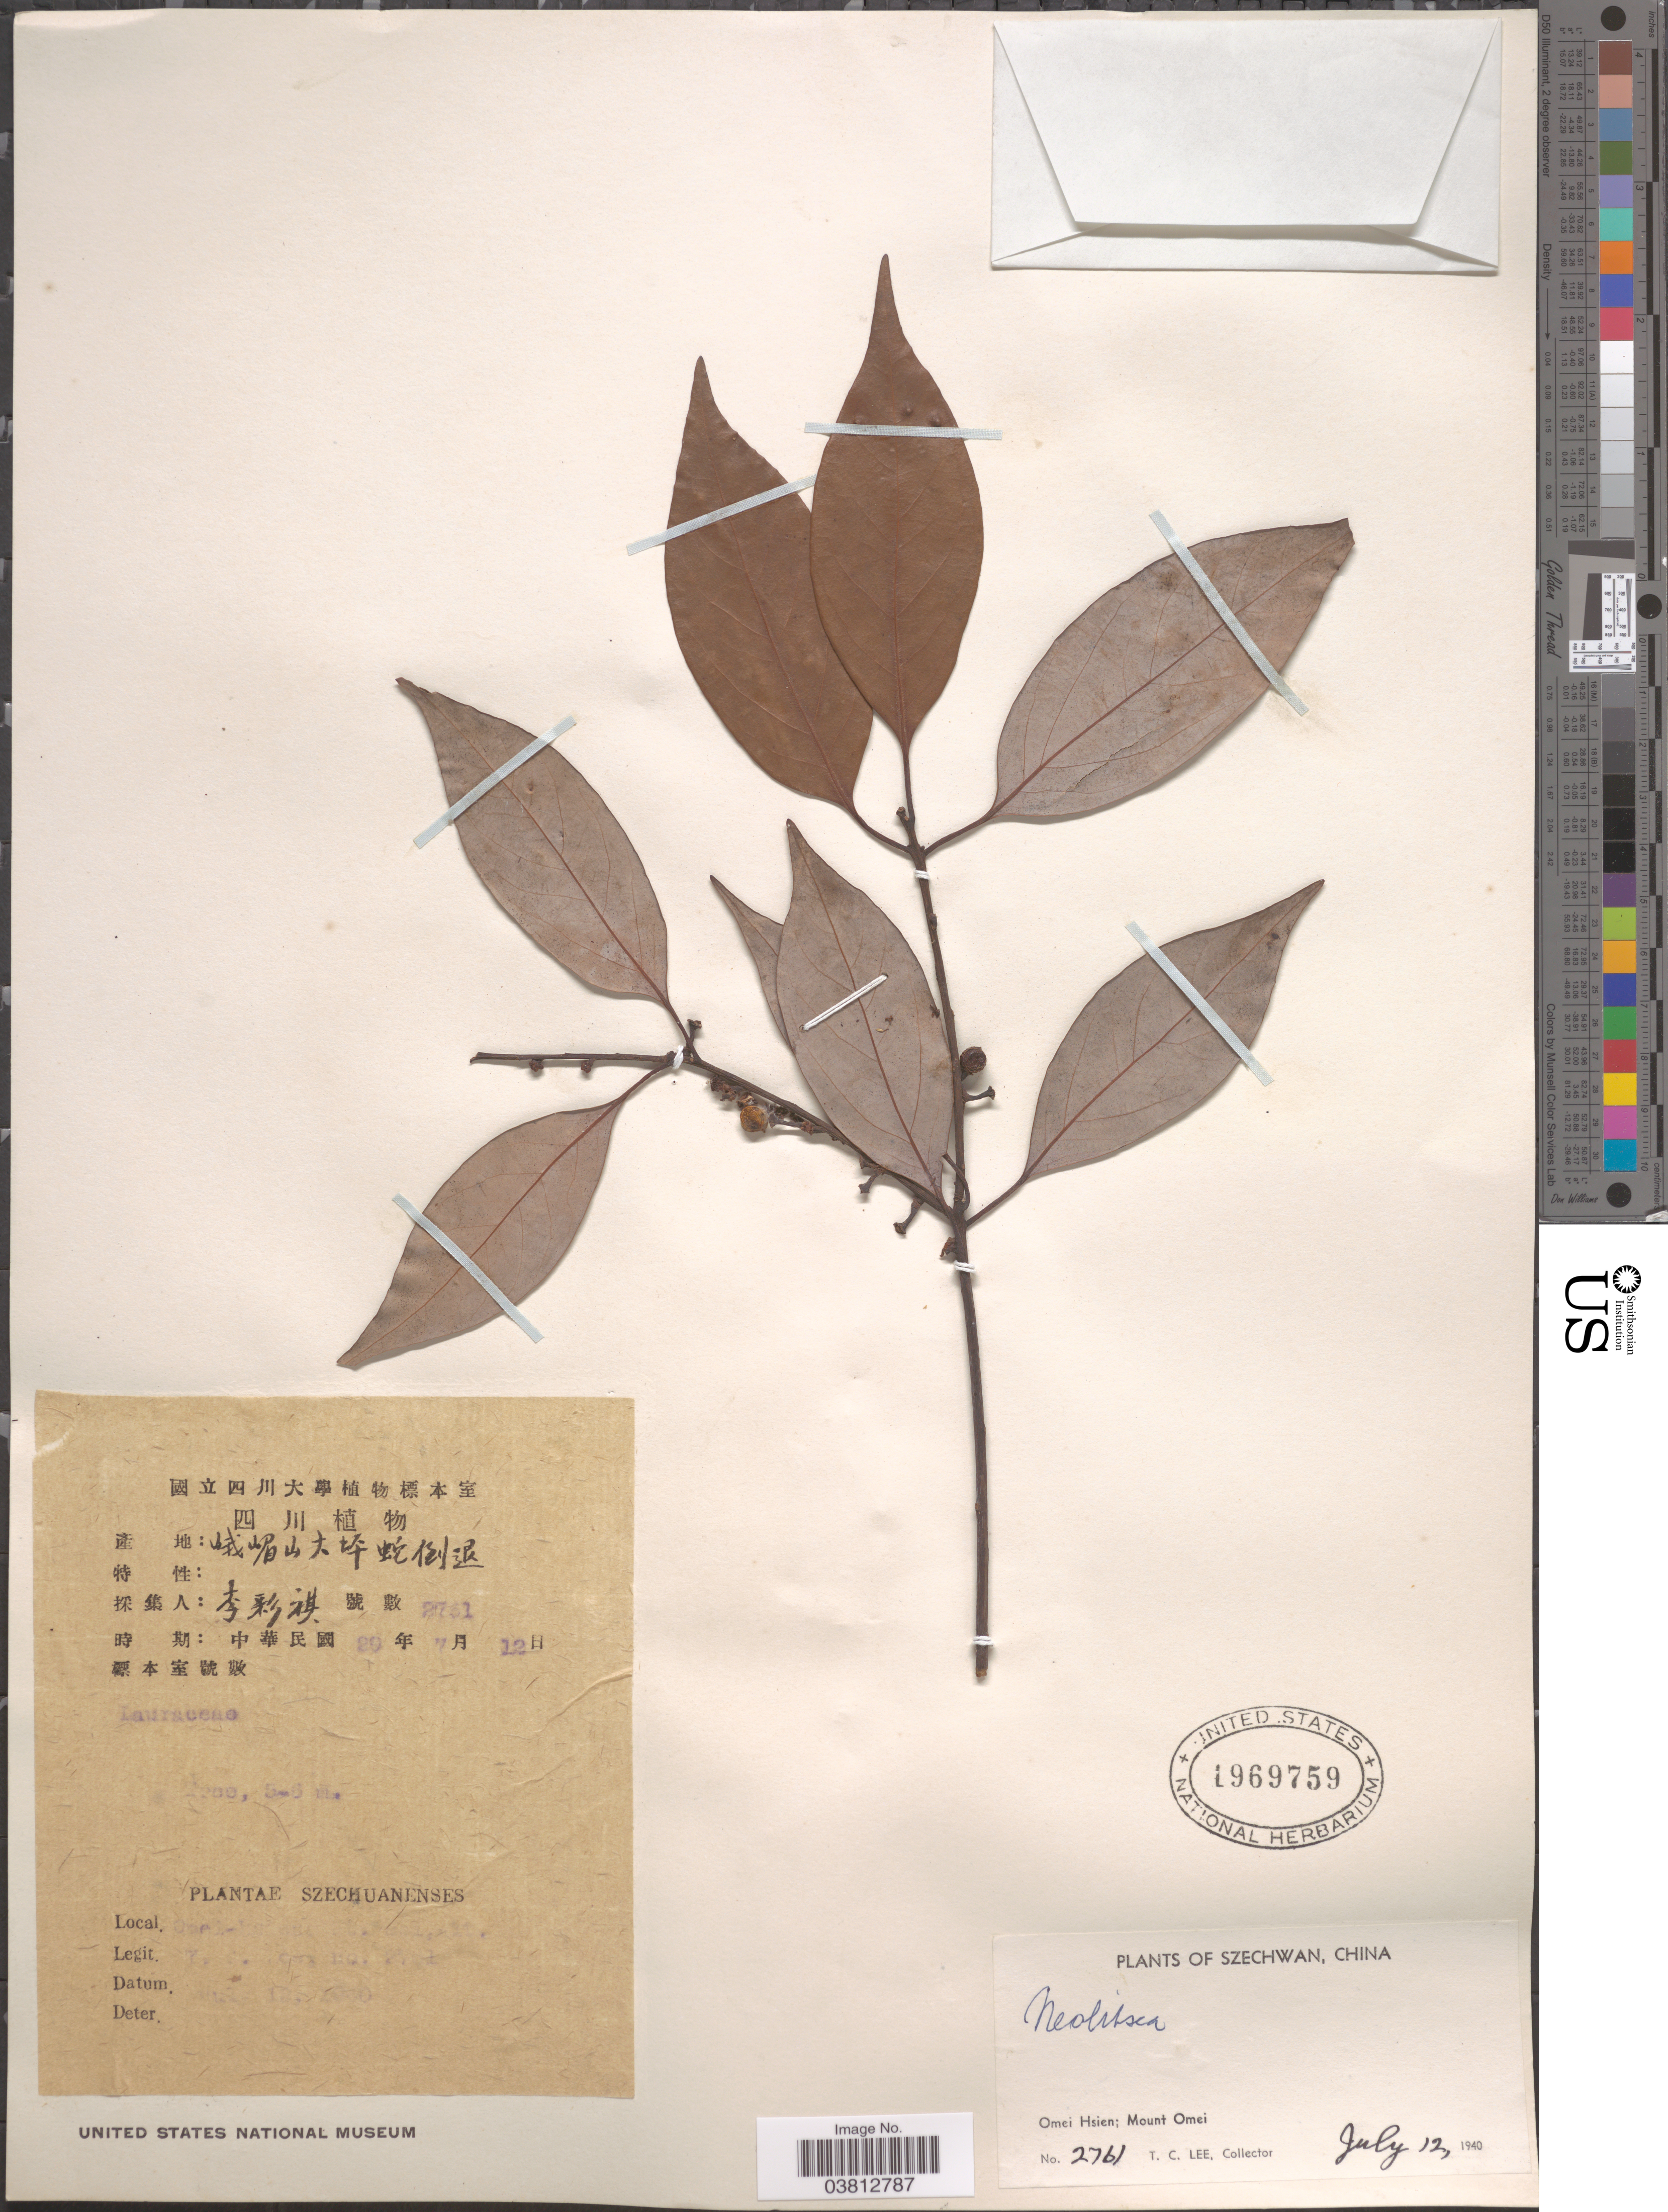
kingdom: Plantae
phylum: Tracheophyta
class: Magnoliopsida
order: Laurales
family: Lauraceae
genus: Neolitsea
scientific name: Neolitsea sp.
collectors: T. Lee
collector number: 2761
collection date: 1940-07-12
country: China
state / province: Sichuan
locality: Szechwan. Omei Hsien; Mount Omei.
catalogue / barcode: US 1969759